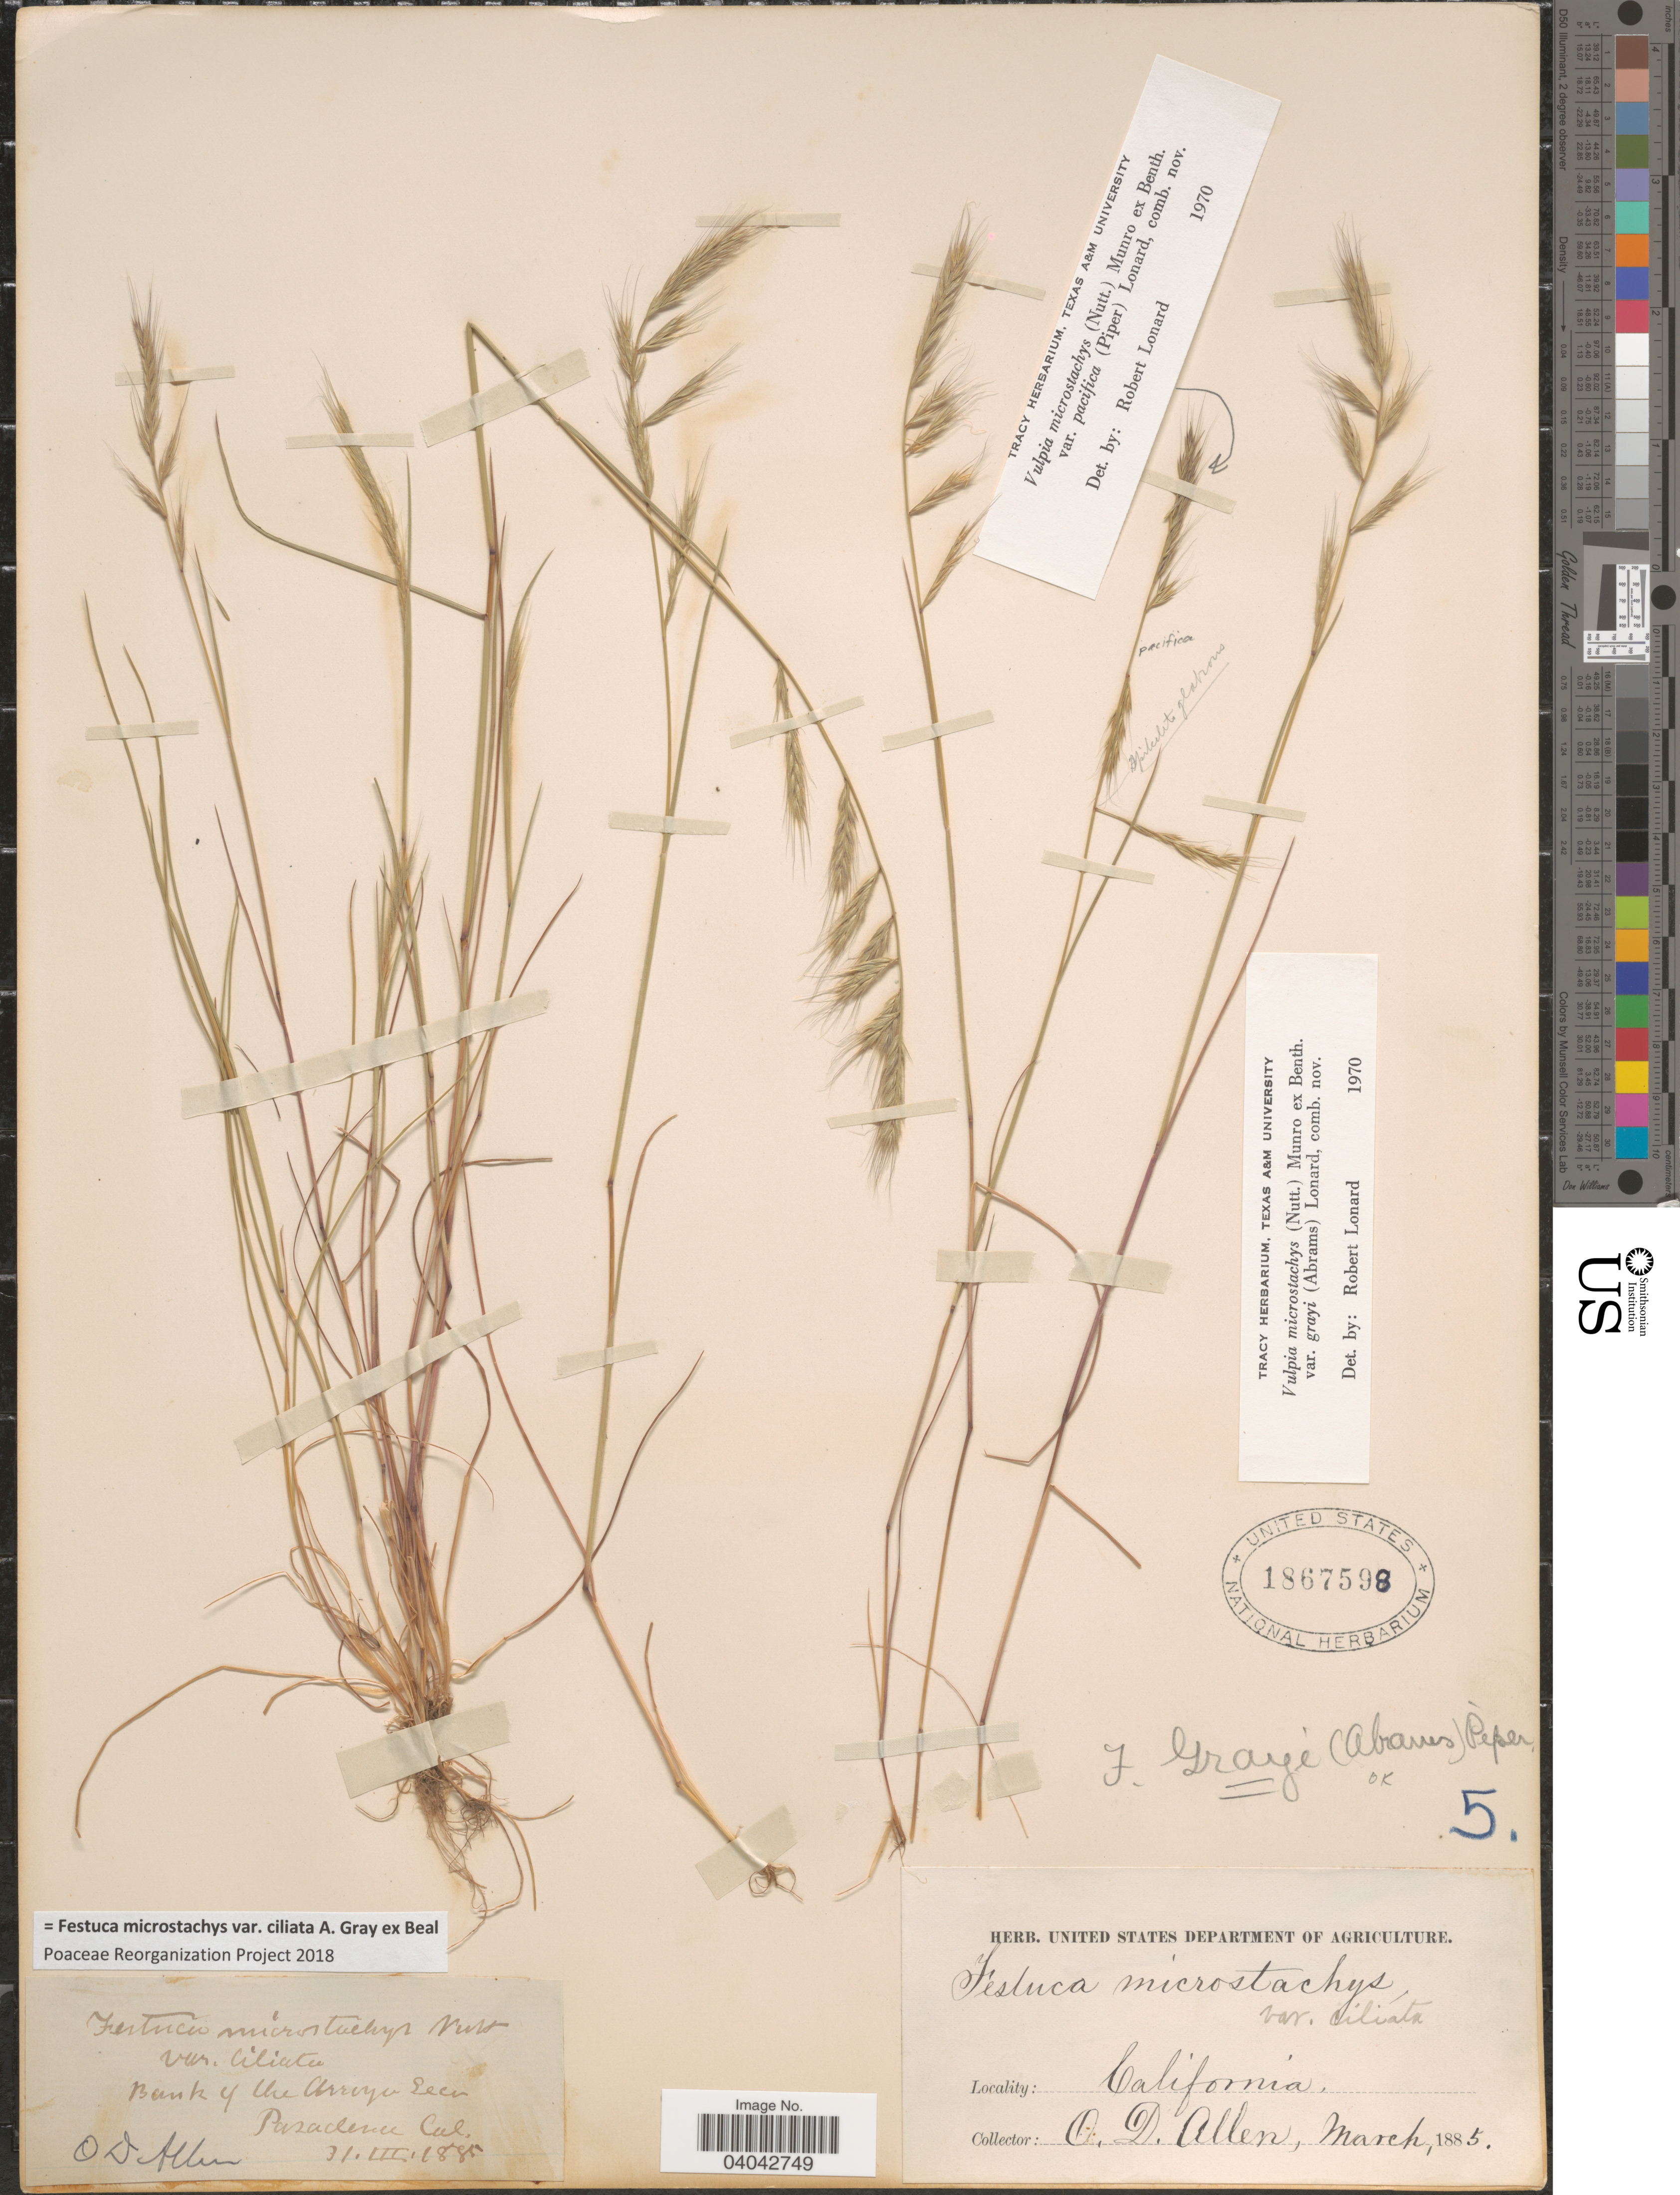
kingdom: Plantae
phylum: Tracheophyta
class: Liliopsida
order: Poales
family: Poaceae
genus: Festuca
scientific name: Festuca microstachys var. ciliata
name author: A. Gray ex W.J. Beal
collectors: O. D. Allen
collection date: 1885-03-31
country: United States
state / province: California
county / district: Los Angeles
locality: Bank of the Arriyo Sect. Pasadena.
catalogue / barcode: US 1867598